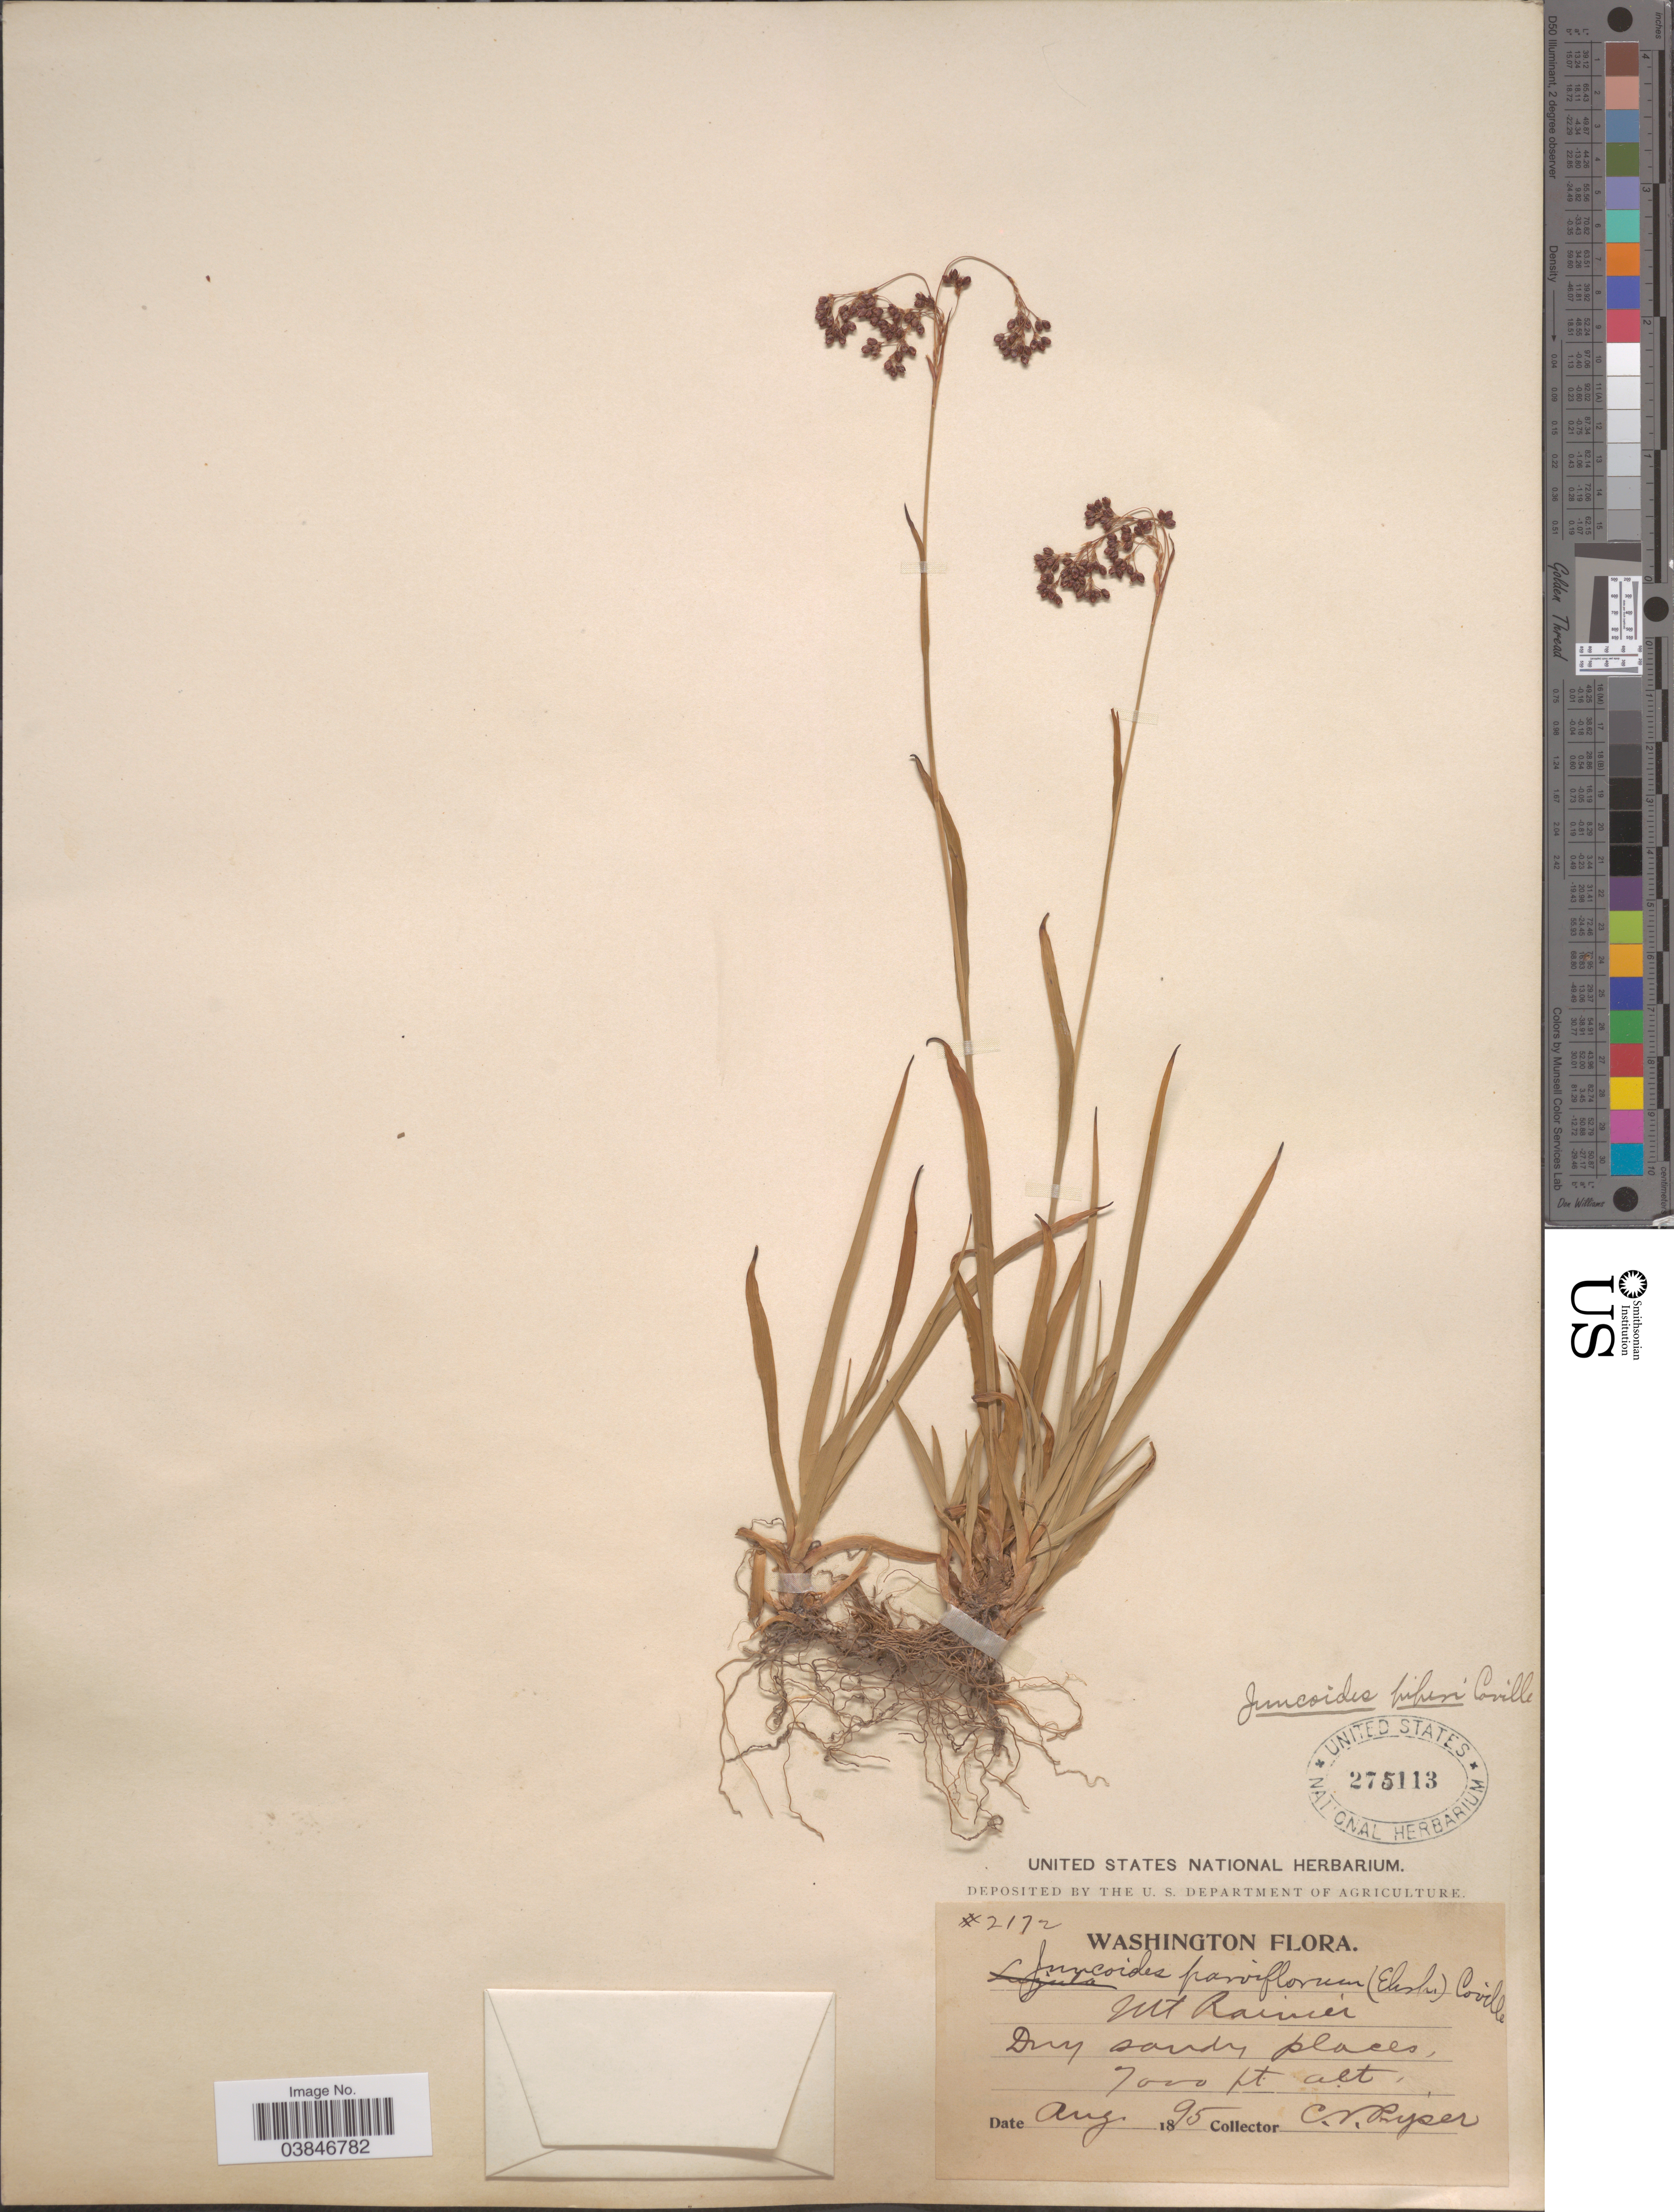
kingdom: Plantae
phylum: Tracheophyta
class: Liliopsida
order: Poales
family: Juncaceae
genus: Luzula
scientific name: Luzula piperi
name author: (Coville) M.E. Jones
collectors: C. V. Piper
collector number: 2172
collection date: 1895-08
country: United States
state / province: Washington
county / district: Pierce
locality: Mt Rainier.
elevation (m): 2134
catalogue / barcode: US 275113